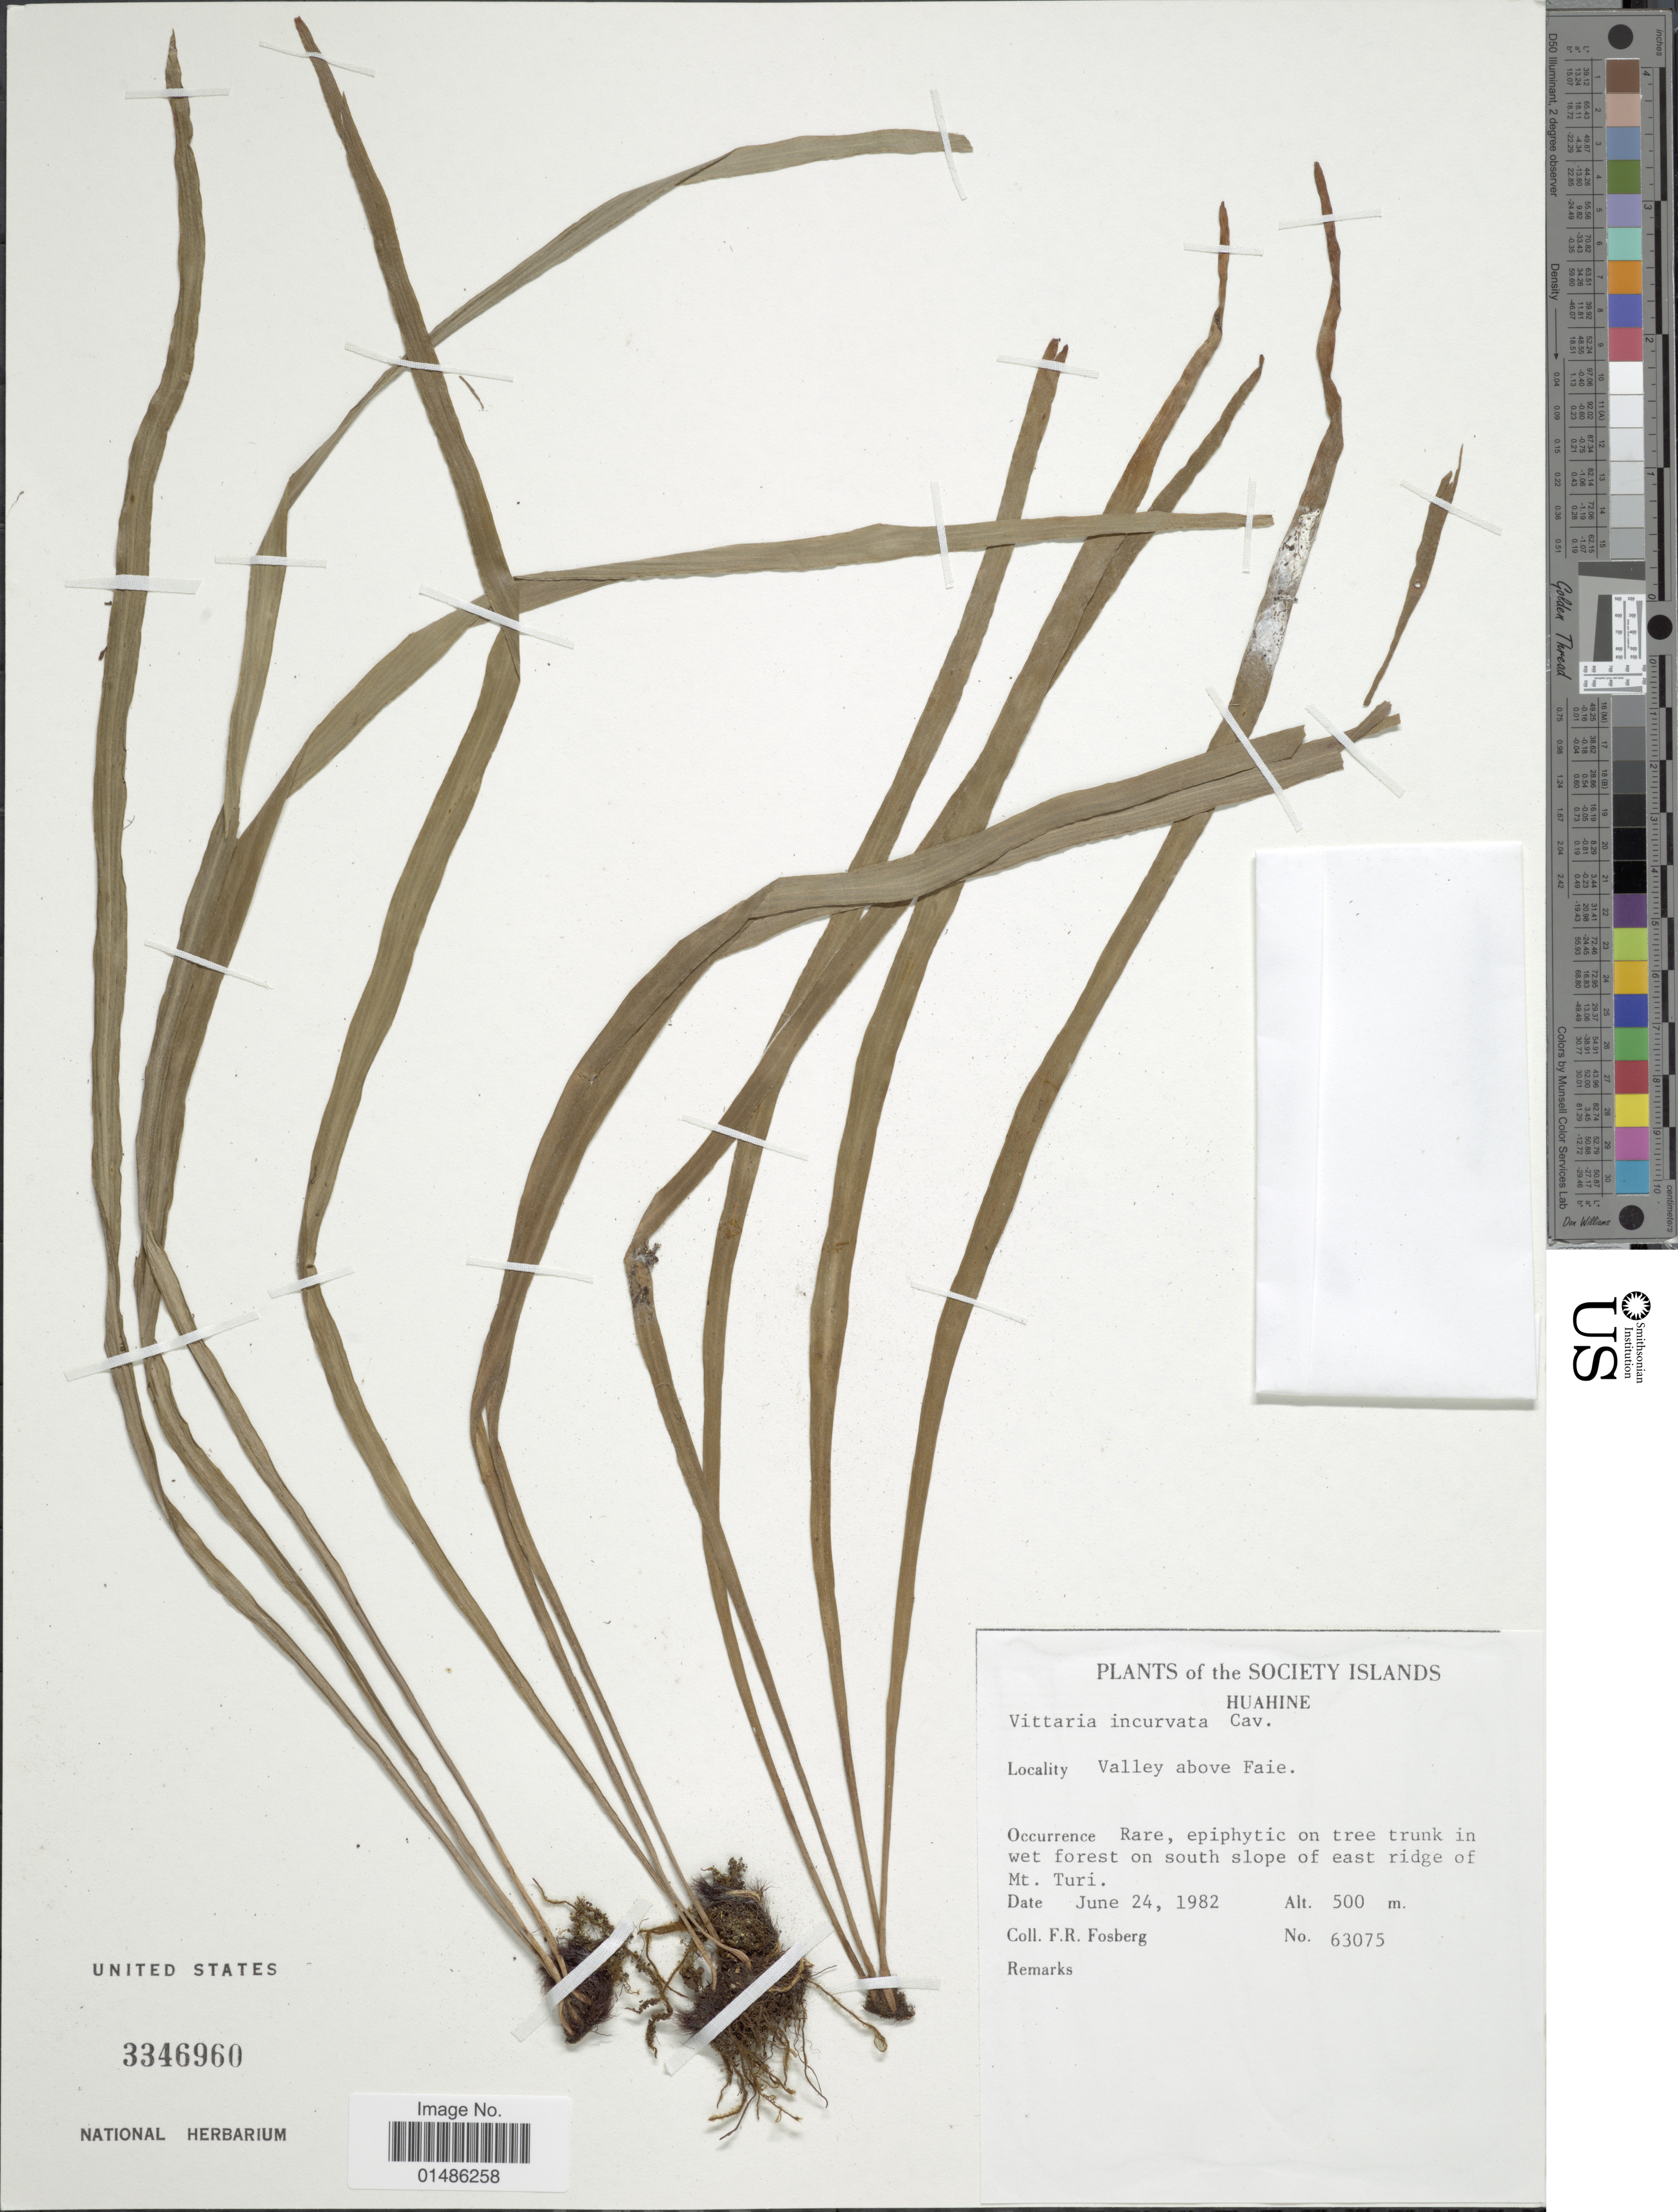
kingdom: Plantae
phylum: Tracheophyta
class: Polypodiopsida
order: Polypodiales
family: Pteridaceae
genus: Haplopteris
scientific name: Haplopteris elongata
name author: (Sw.) Crane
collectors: F. R. Fosberg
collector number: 63075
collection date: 1982-06-24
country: French Polynesia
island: Huahine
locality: Society Islands. Huahine. Valley above Faie. rare, epiphytic on tree trunk in wet forest on south slope of east ridge of Mt. Turi.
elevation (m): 500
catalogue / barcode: US 3346960